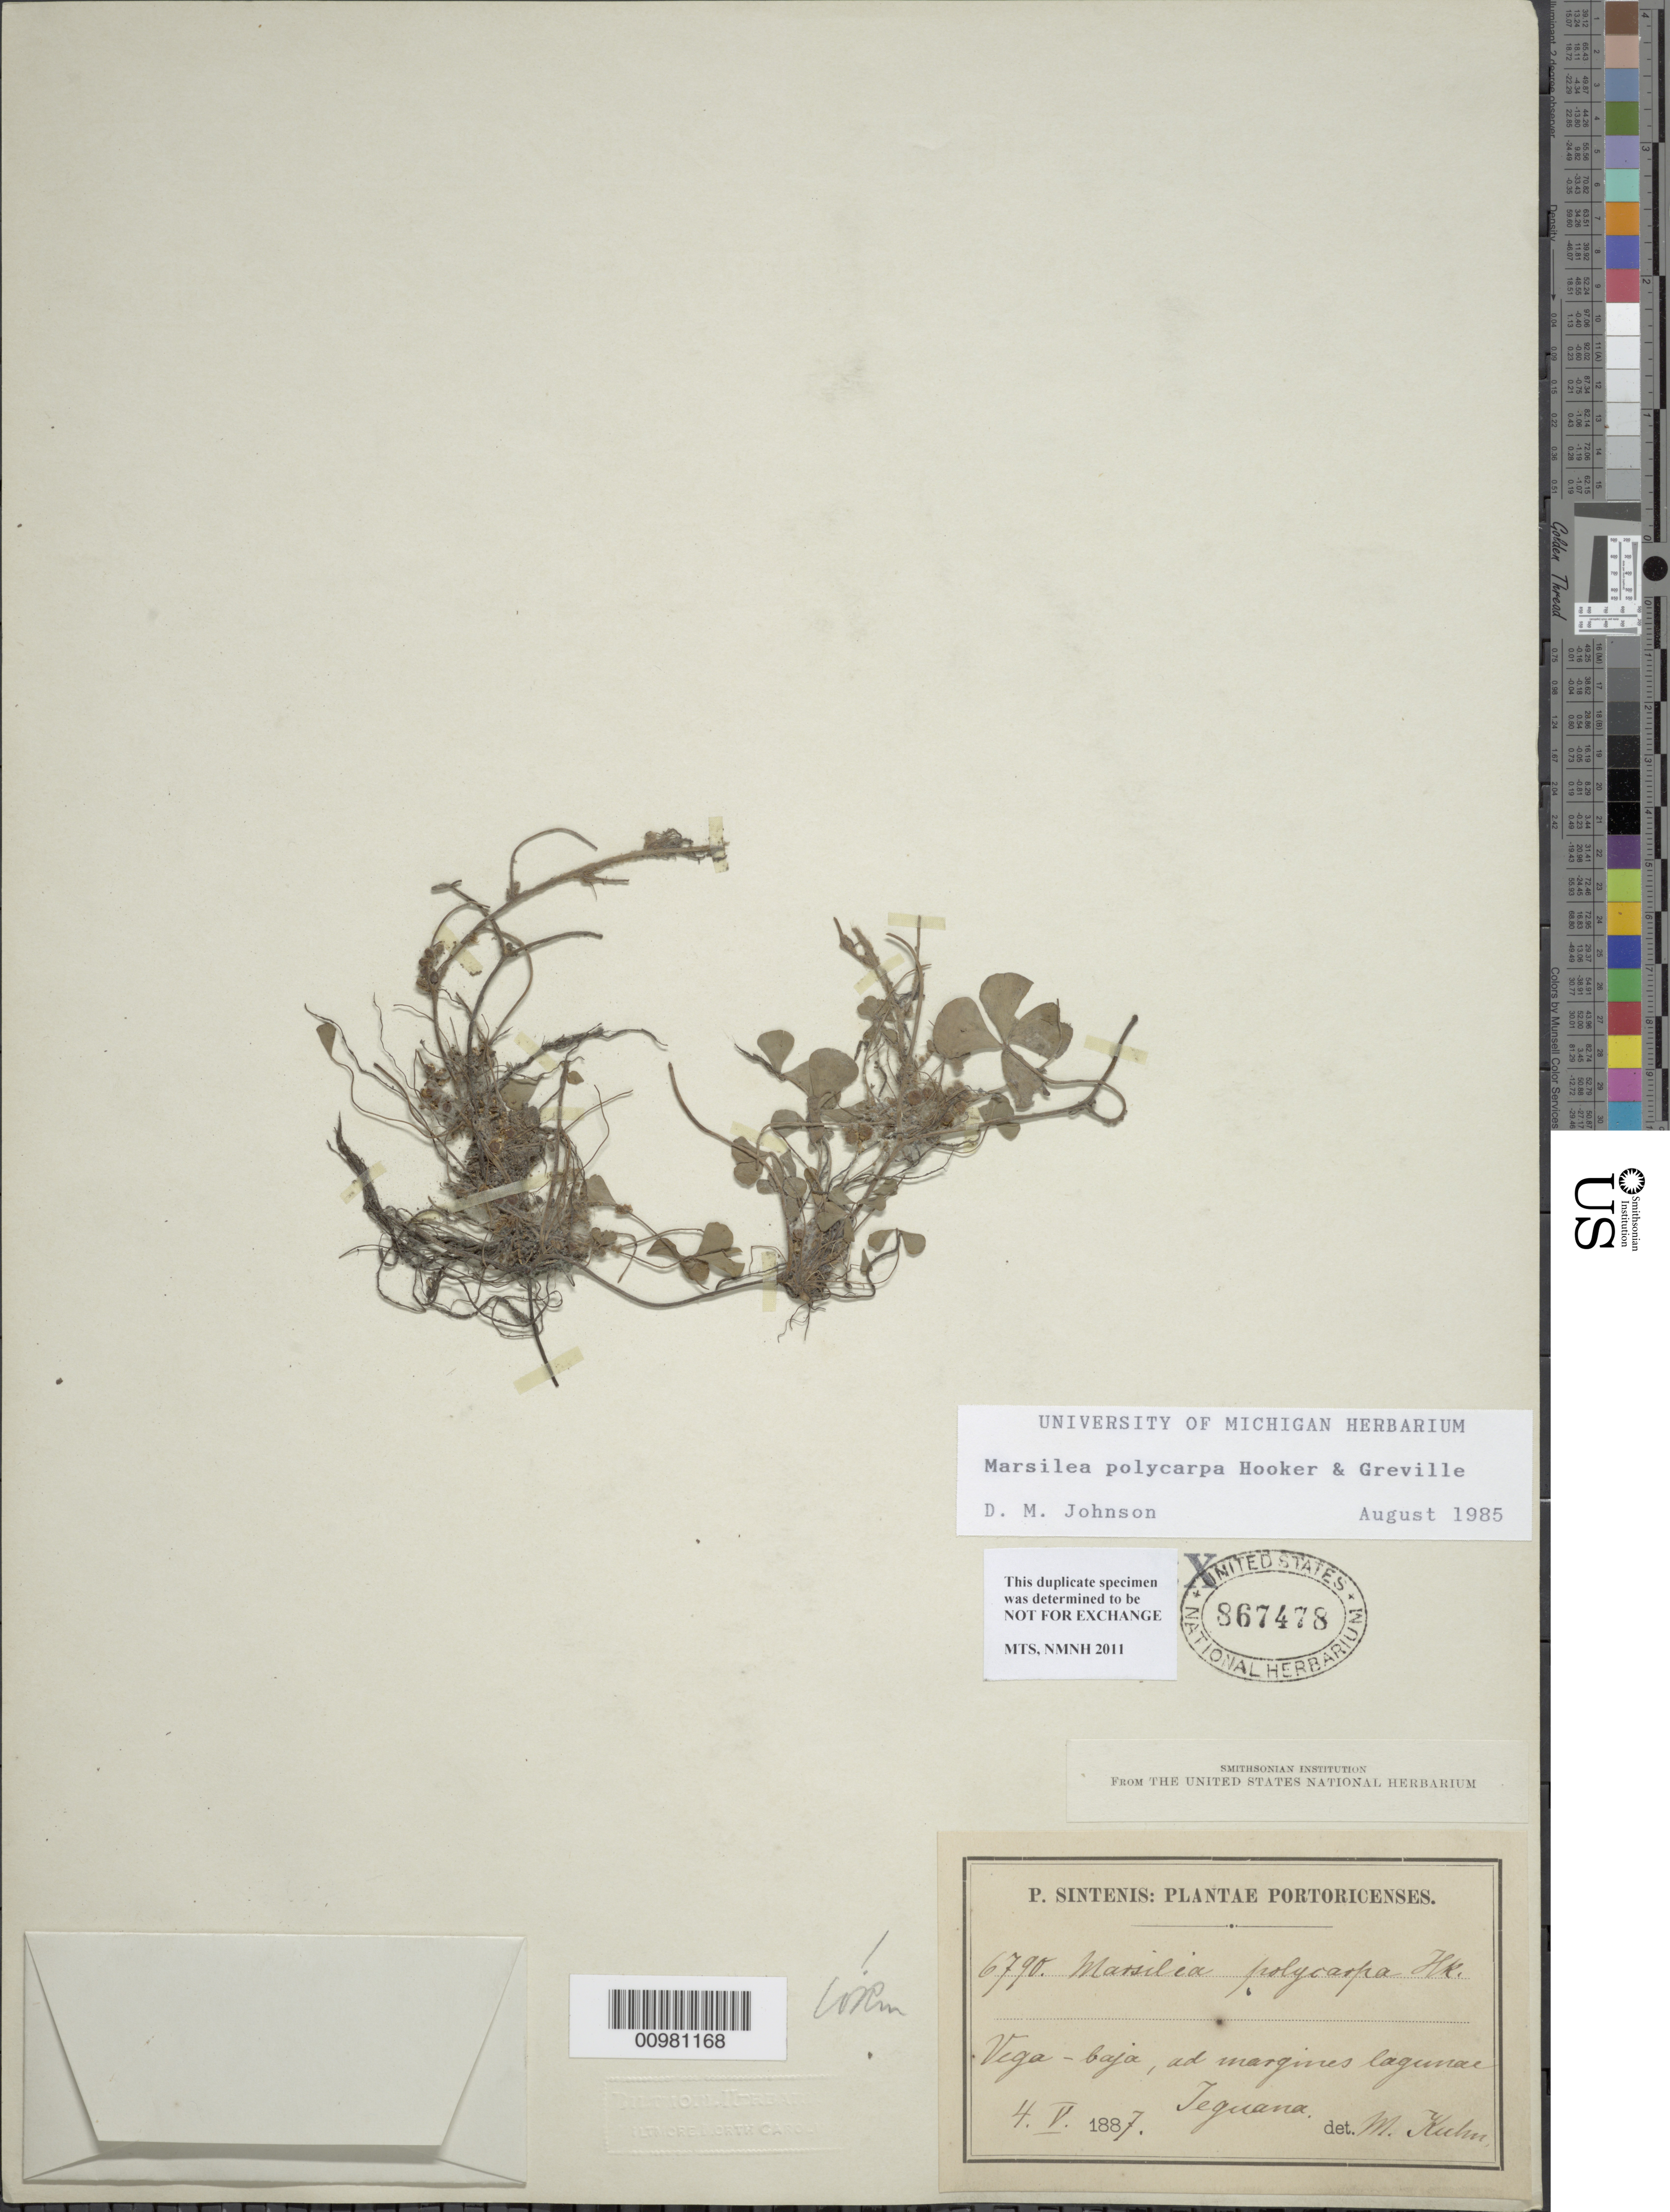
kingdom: Plantae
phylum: Tracheophyta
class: Polypodiopsida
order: Salviniales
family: Marsileaceae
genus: Marsilea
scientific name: Marsilea polycarpa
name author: Hook. & Grev.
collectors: P. Sintenis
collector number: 6790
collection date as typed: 04 May 1887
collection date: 1887-05-04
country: Puerto Rico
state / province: Vega Baja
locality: Vega Baja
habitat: Ad margines lagunae Teguana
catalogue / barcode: US 867478